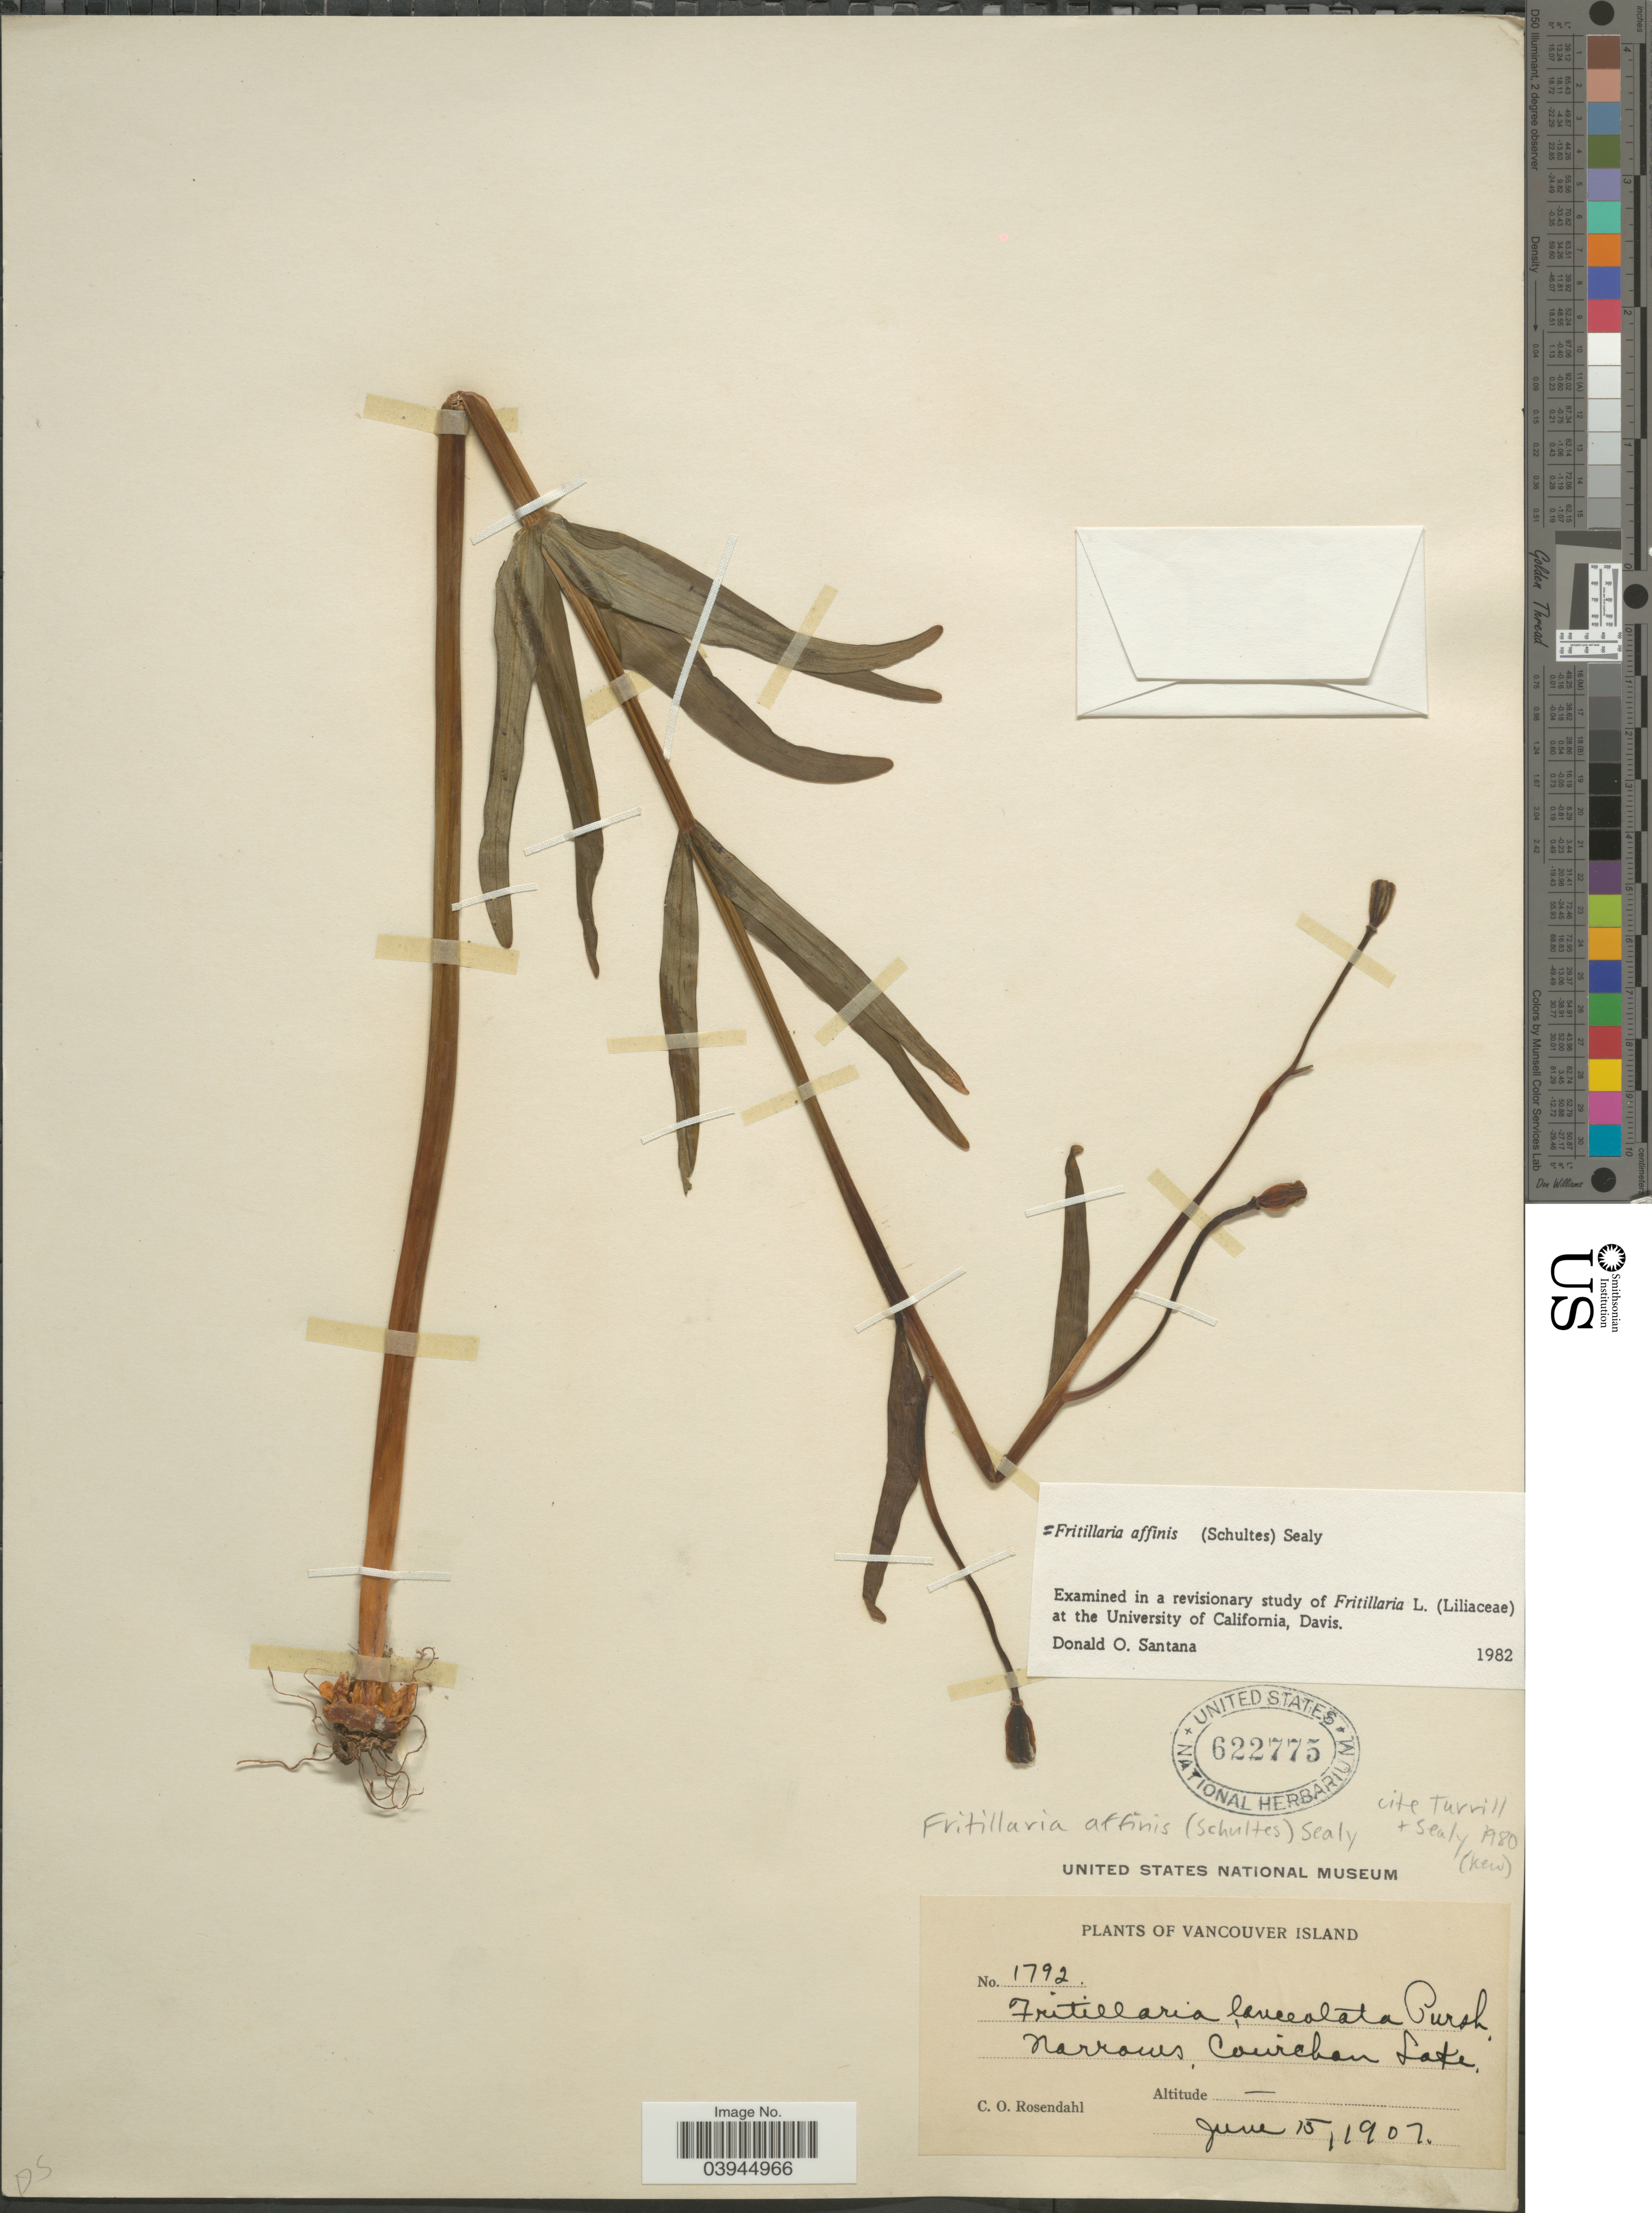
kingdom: Plantae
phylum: Tracheophyta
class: Liliopsida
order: Liliales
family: Liliaceae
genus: Fritillaria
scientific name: Fritillaria affinis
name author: (Schult. & Schult. f.) Sealy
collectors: C. O. Rosendahl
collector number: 1792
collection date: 1907-06-15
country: Canada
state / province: British Columbia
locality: Vancouver Island. Narrows, Cowichan Lake.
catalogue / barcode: US 622775